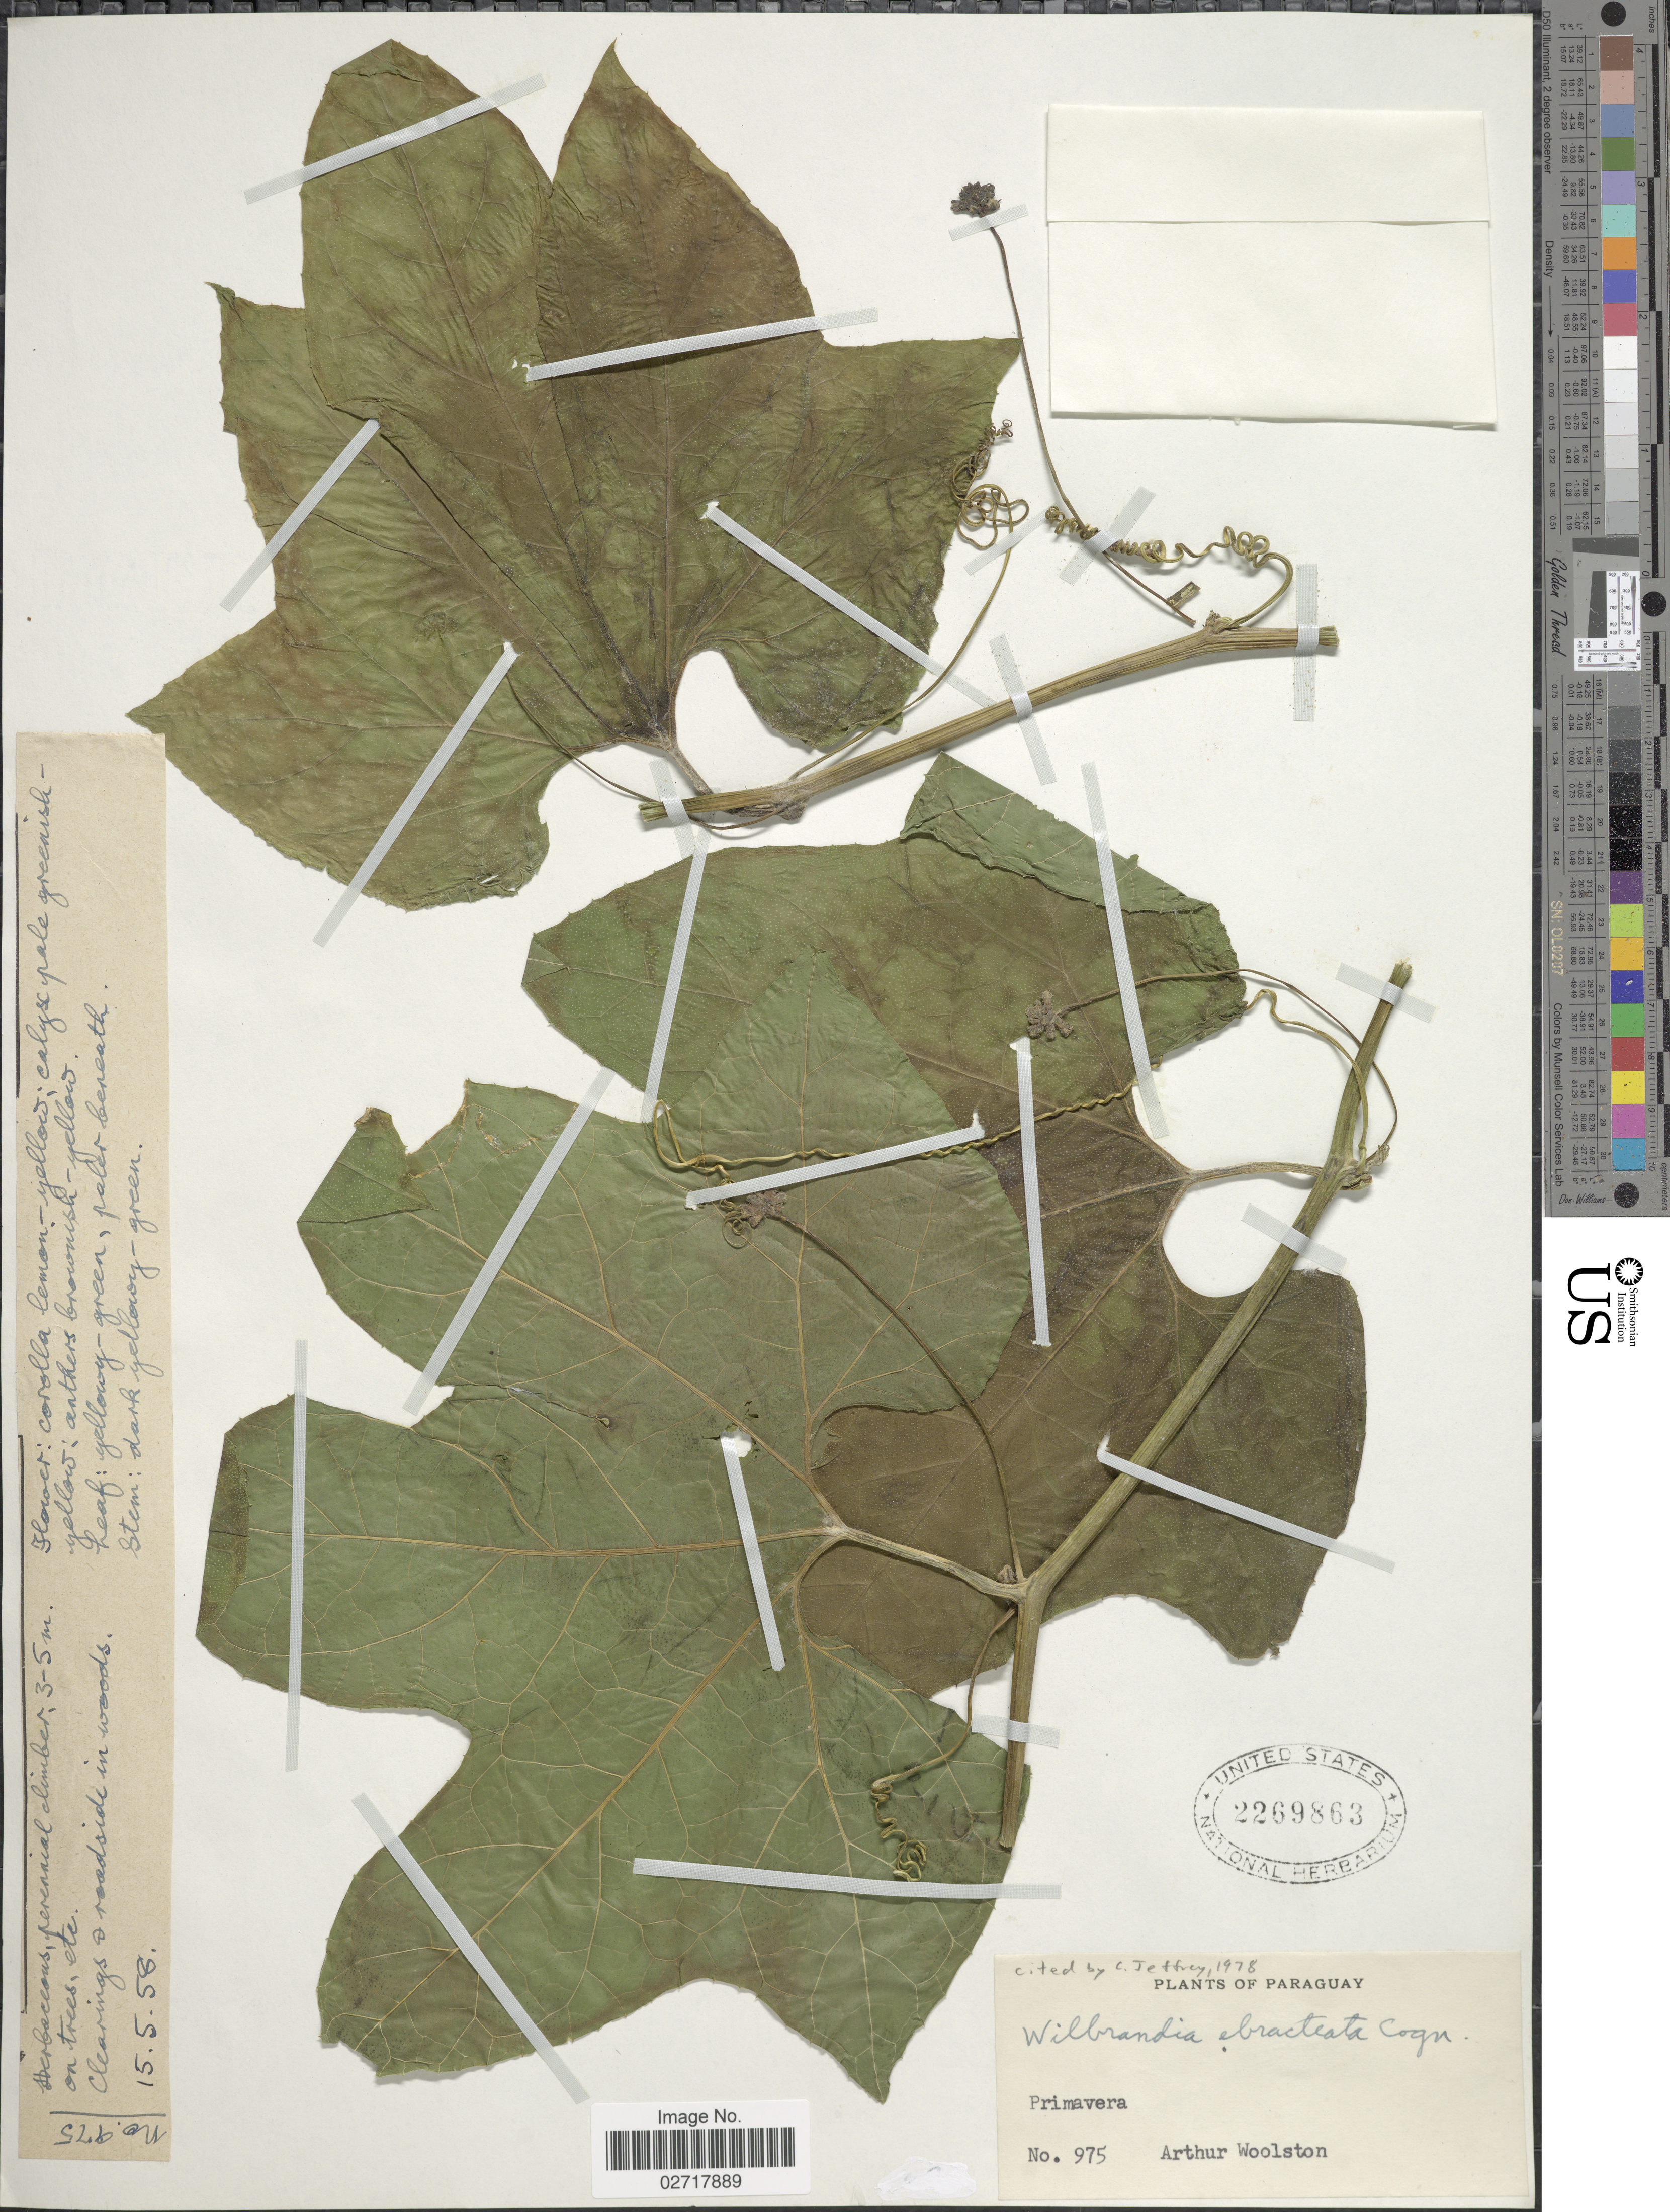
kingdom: Plantae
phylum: Tracheophyta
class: Magnoliopsida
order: Cucurbitales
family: Cucurbitaceae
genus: Wilbrandia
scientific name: Wilbrandia ebracteata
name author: Cogn.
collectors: A. L. Woolston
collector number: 975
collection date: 1958-05-15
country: Paraguay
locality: Primavera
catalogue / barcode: US 2269863